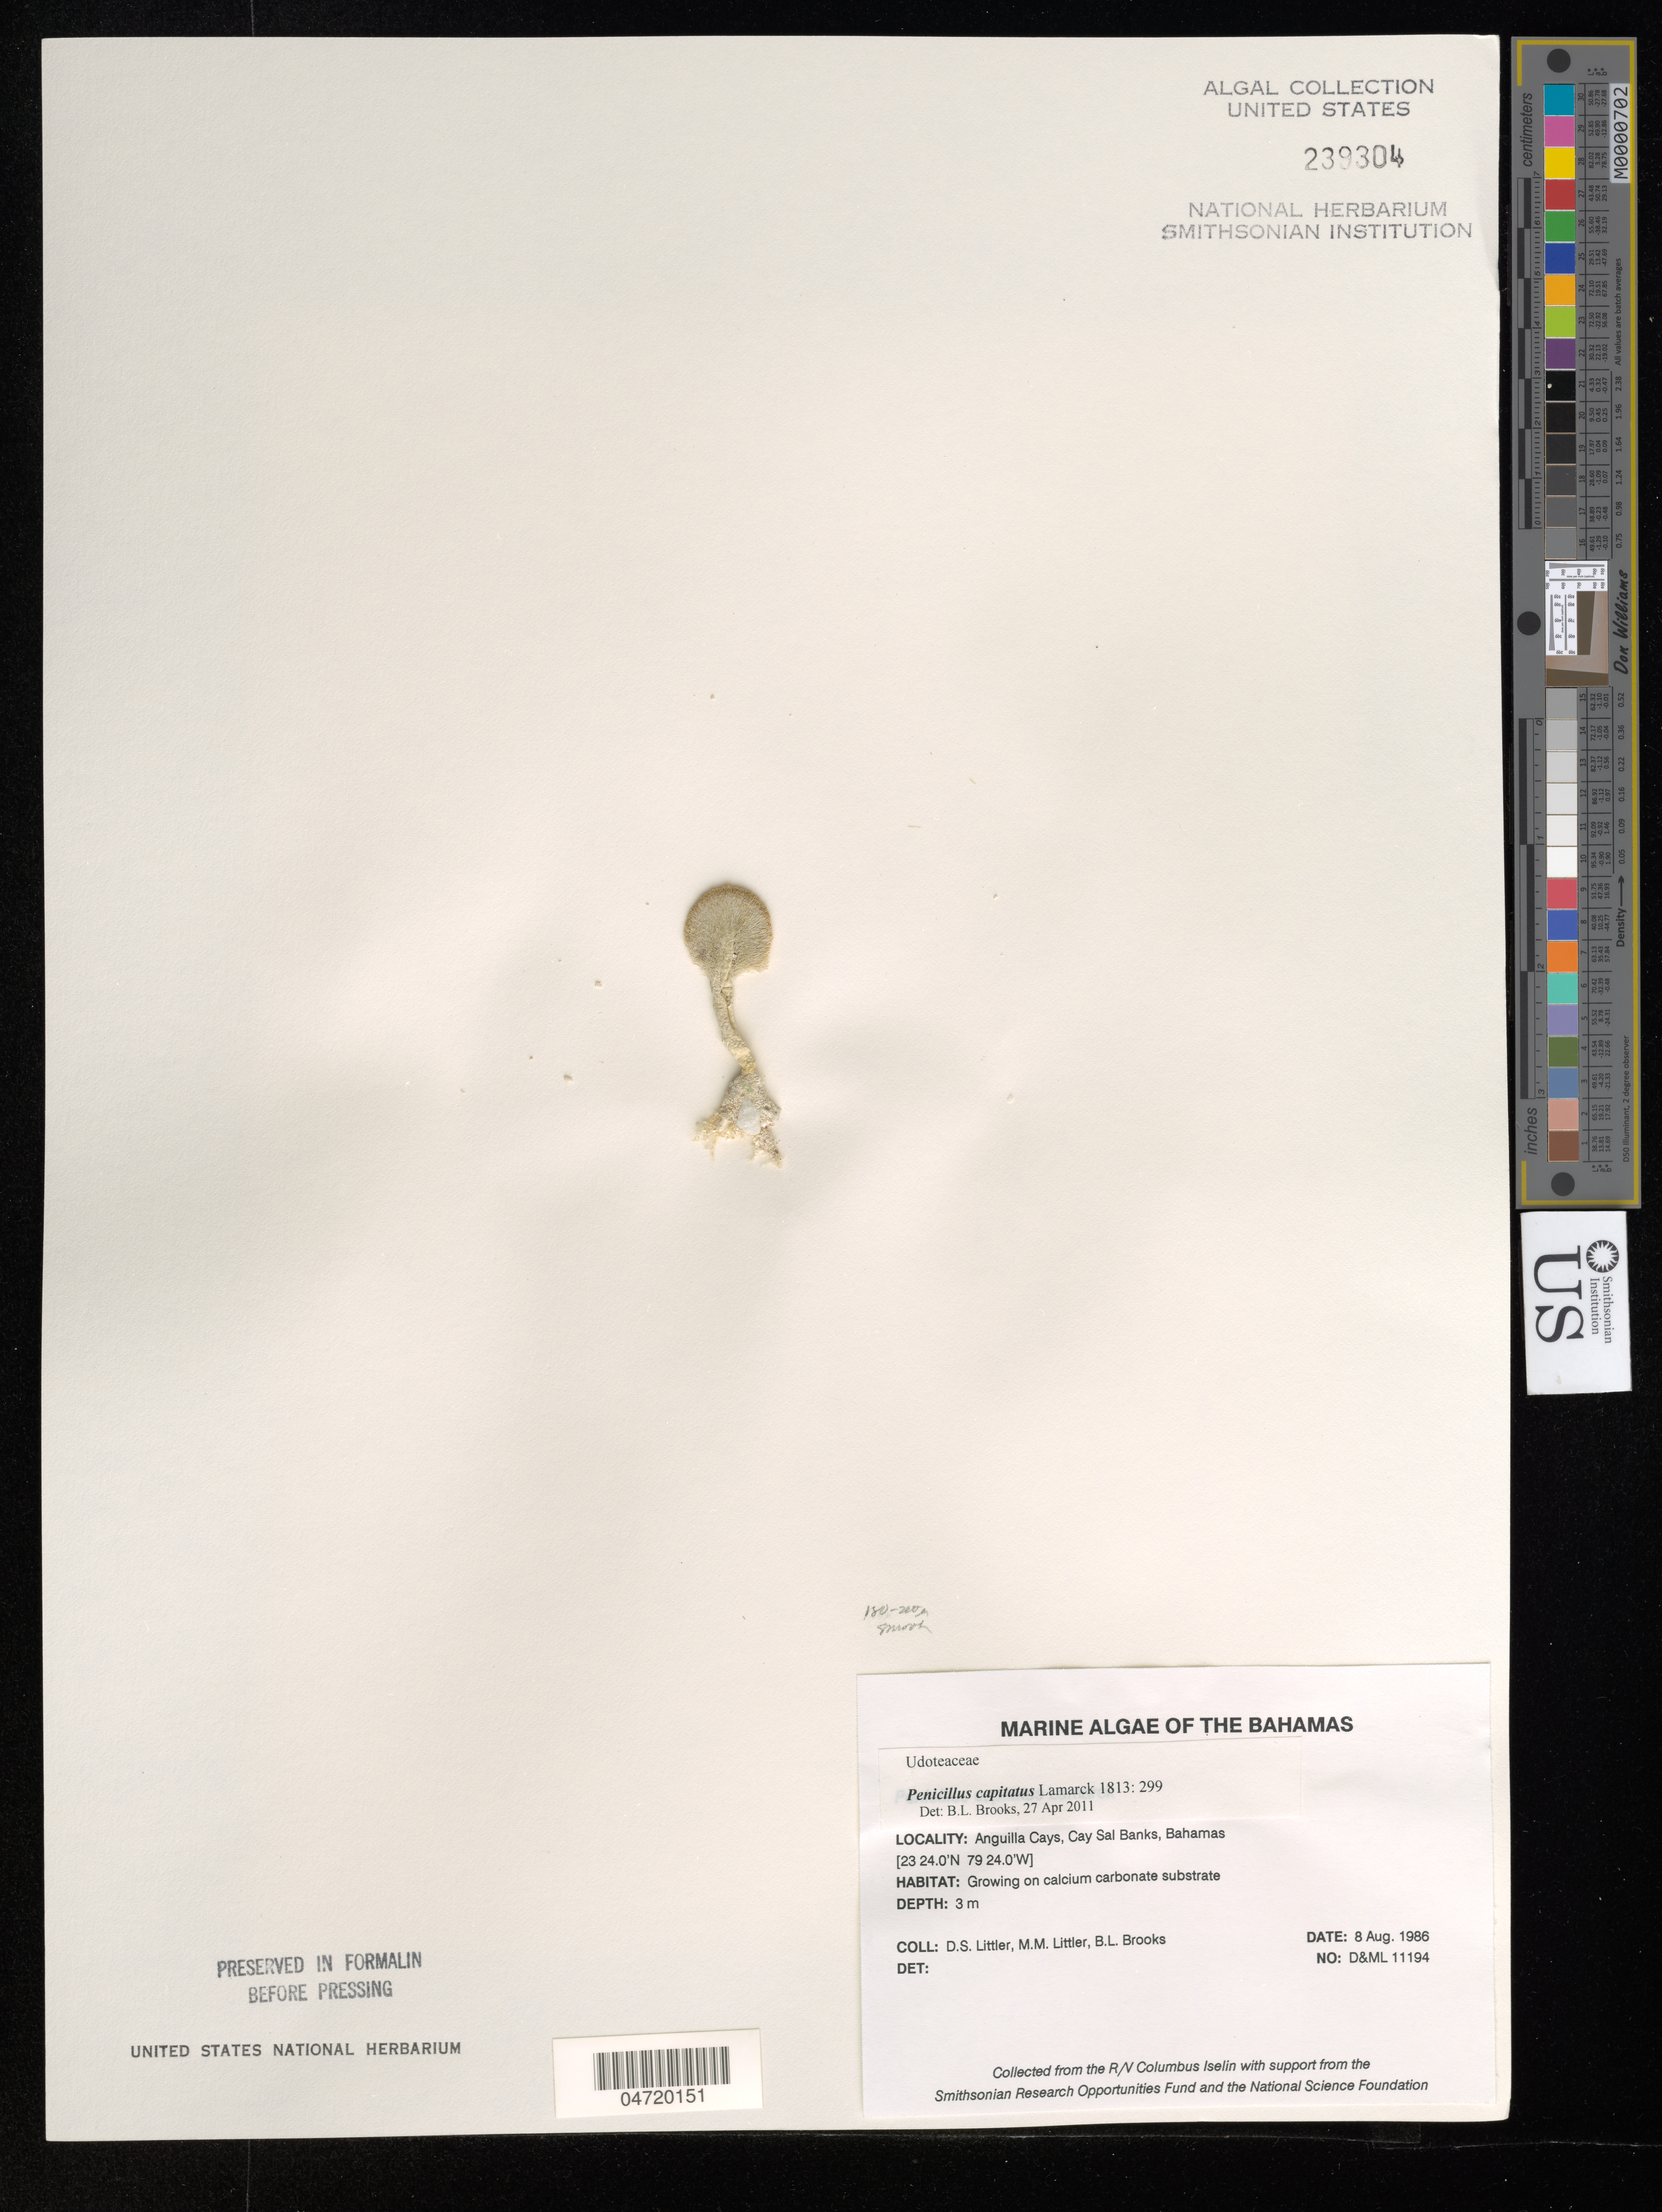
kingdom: Plantae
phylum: Chlorophyta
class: Ulvophyceae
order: Bryopsidales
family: Udoteaceae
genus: Penicillus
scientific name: Penicillus capitatus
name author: Lam.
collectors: D. S. Littler, M. M. Littler & B. Brooks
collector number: D&ML11194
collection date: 1986-08-08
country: Bahamas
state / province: Anguilla Cays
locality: Cay Sal Banks.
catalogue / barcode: US 239304